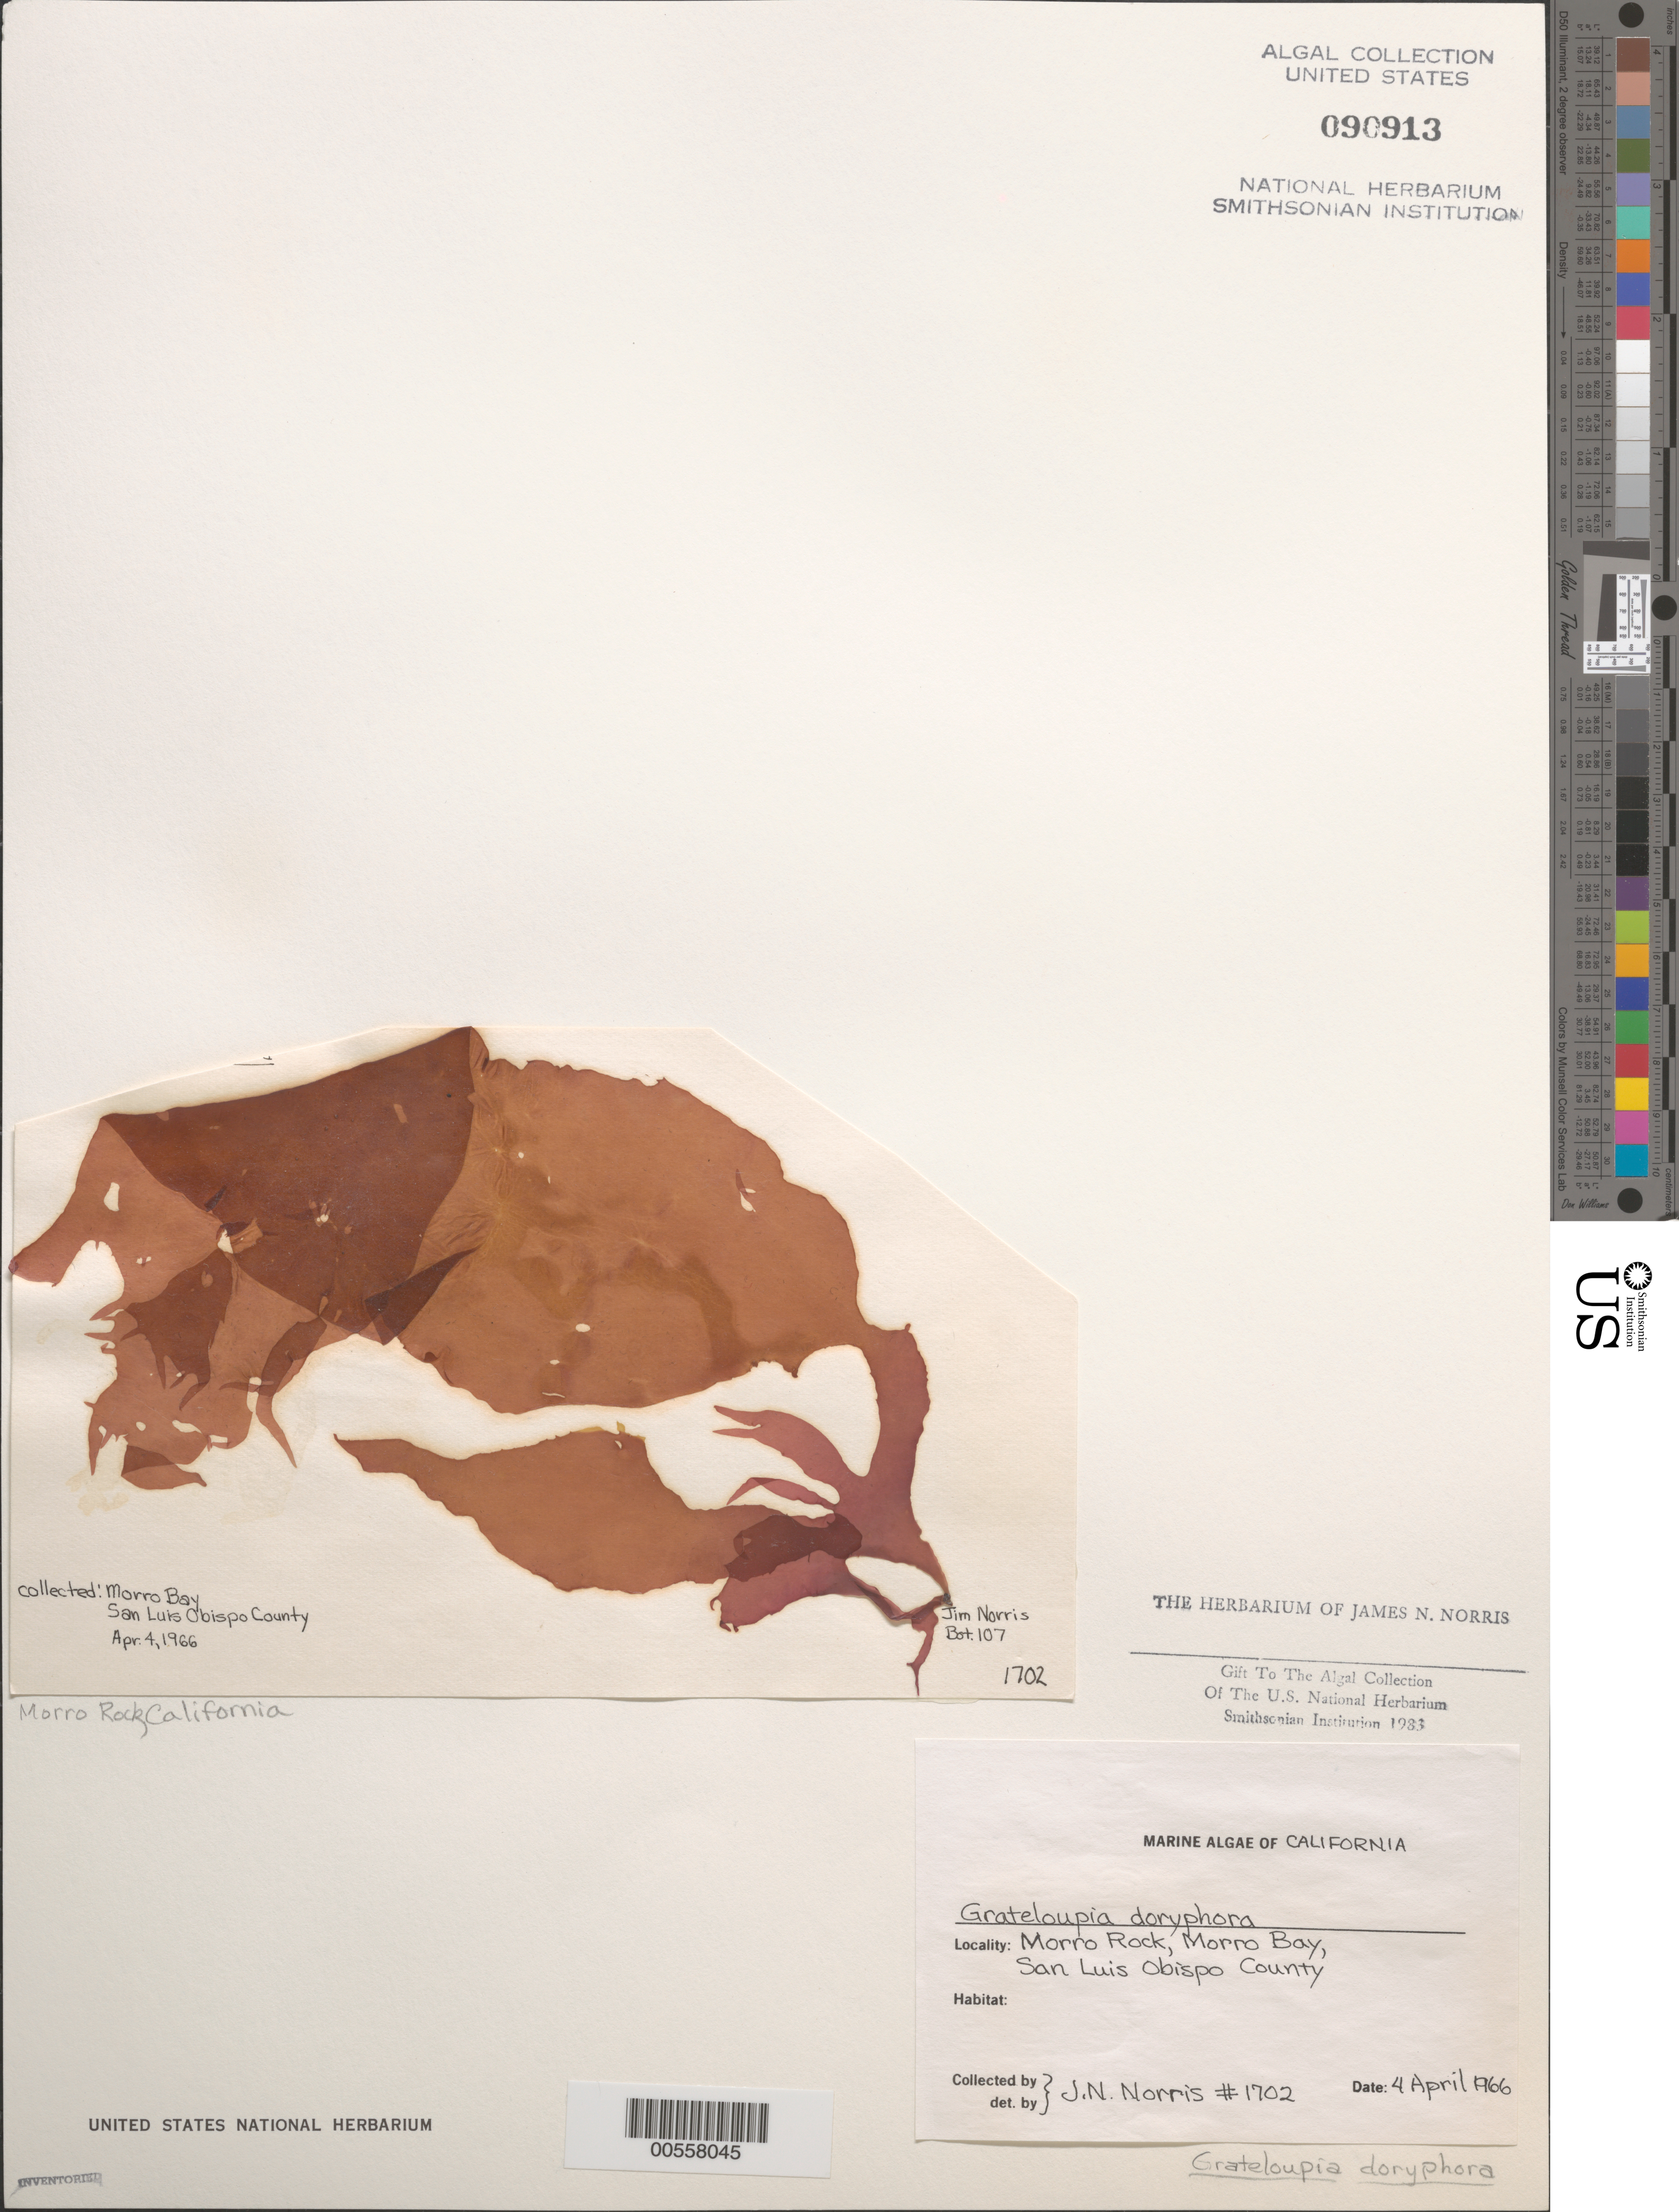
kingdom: Plantae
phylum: Rhodophyta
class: Florideophyceae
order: Halymeniales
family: Halymeniaceae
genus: Grateloupia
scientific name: Grateloupia doryphora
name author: (Mont.) Howe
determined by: Norris, James N.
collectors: J. N. Norris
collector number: JN-1702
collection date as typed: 04 Apr 1966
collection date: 1966-04-04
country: United States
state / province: California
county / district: San Luis Obispo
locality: Morro Rock, Morro Bay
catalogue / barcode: US 90913